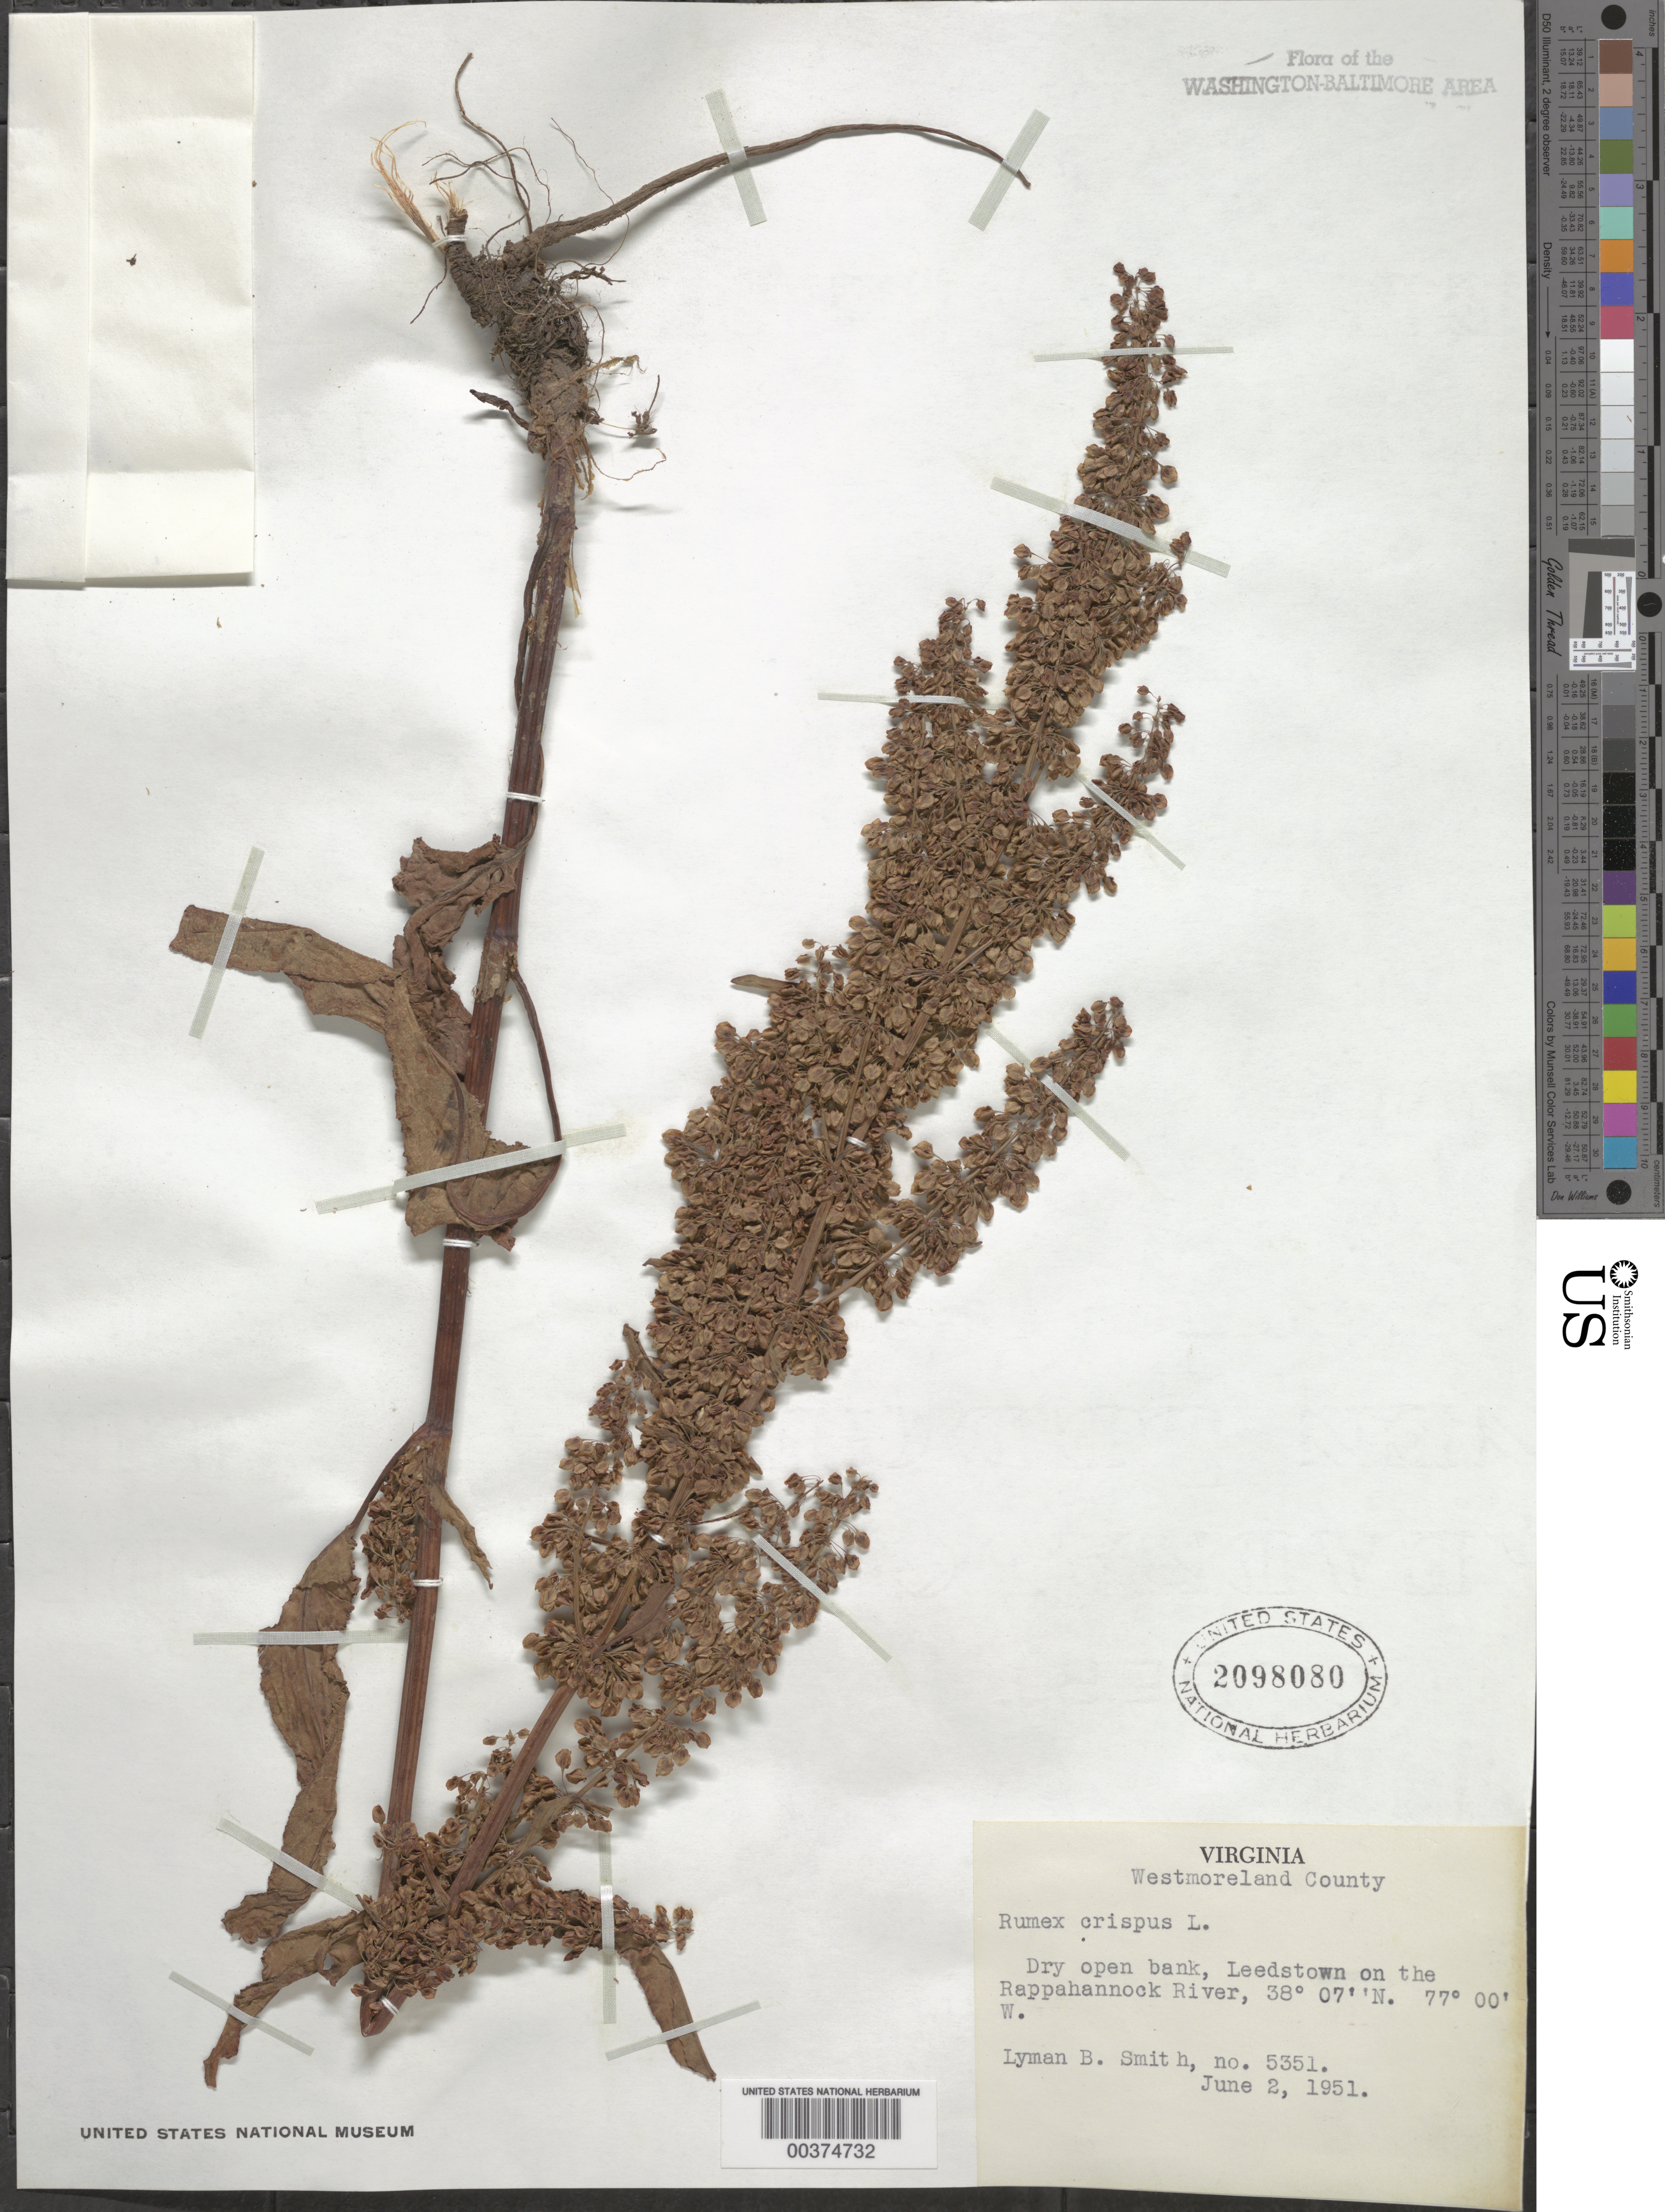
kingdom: Plantae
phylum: Tracheophyta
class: Magnoliopsida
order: Caryophyllales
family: Polygonaceae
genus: Rumex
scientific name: Rumex crispus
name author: L.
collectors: L. Smith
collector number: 5351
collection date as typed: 02 Jun 1951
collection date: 1951-06-02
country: United States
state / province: Virginia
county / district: Westmoreland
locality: Leedstown, Rappahannock River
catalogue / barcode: US 2098080